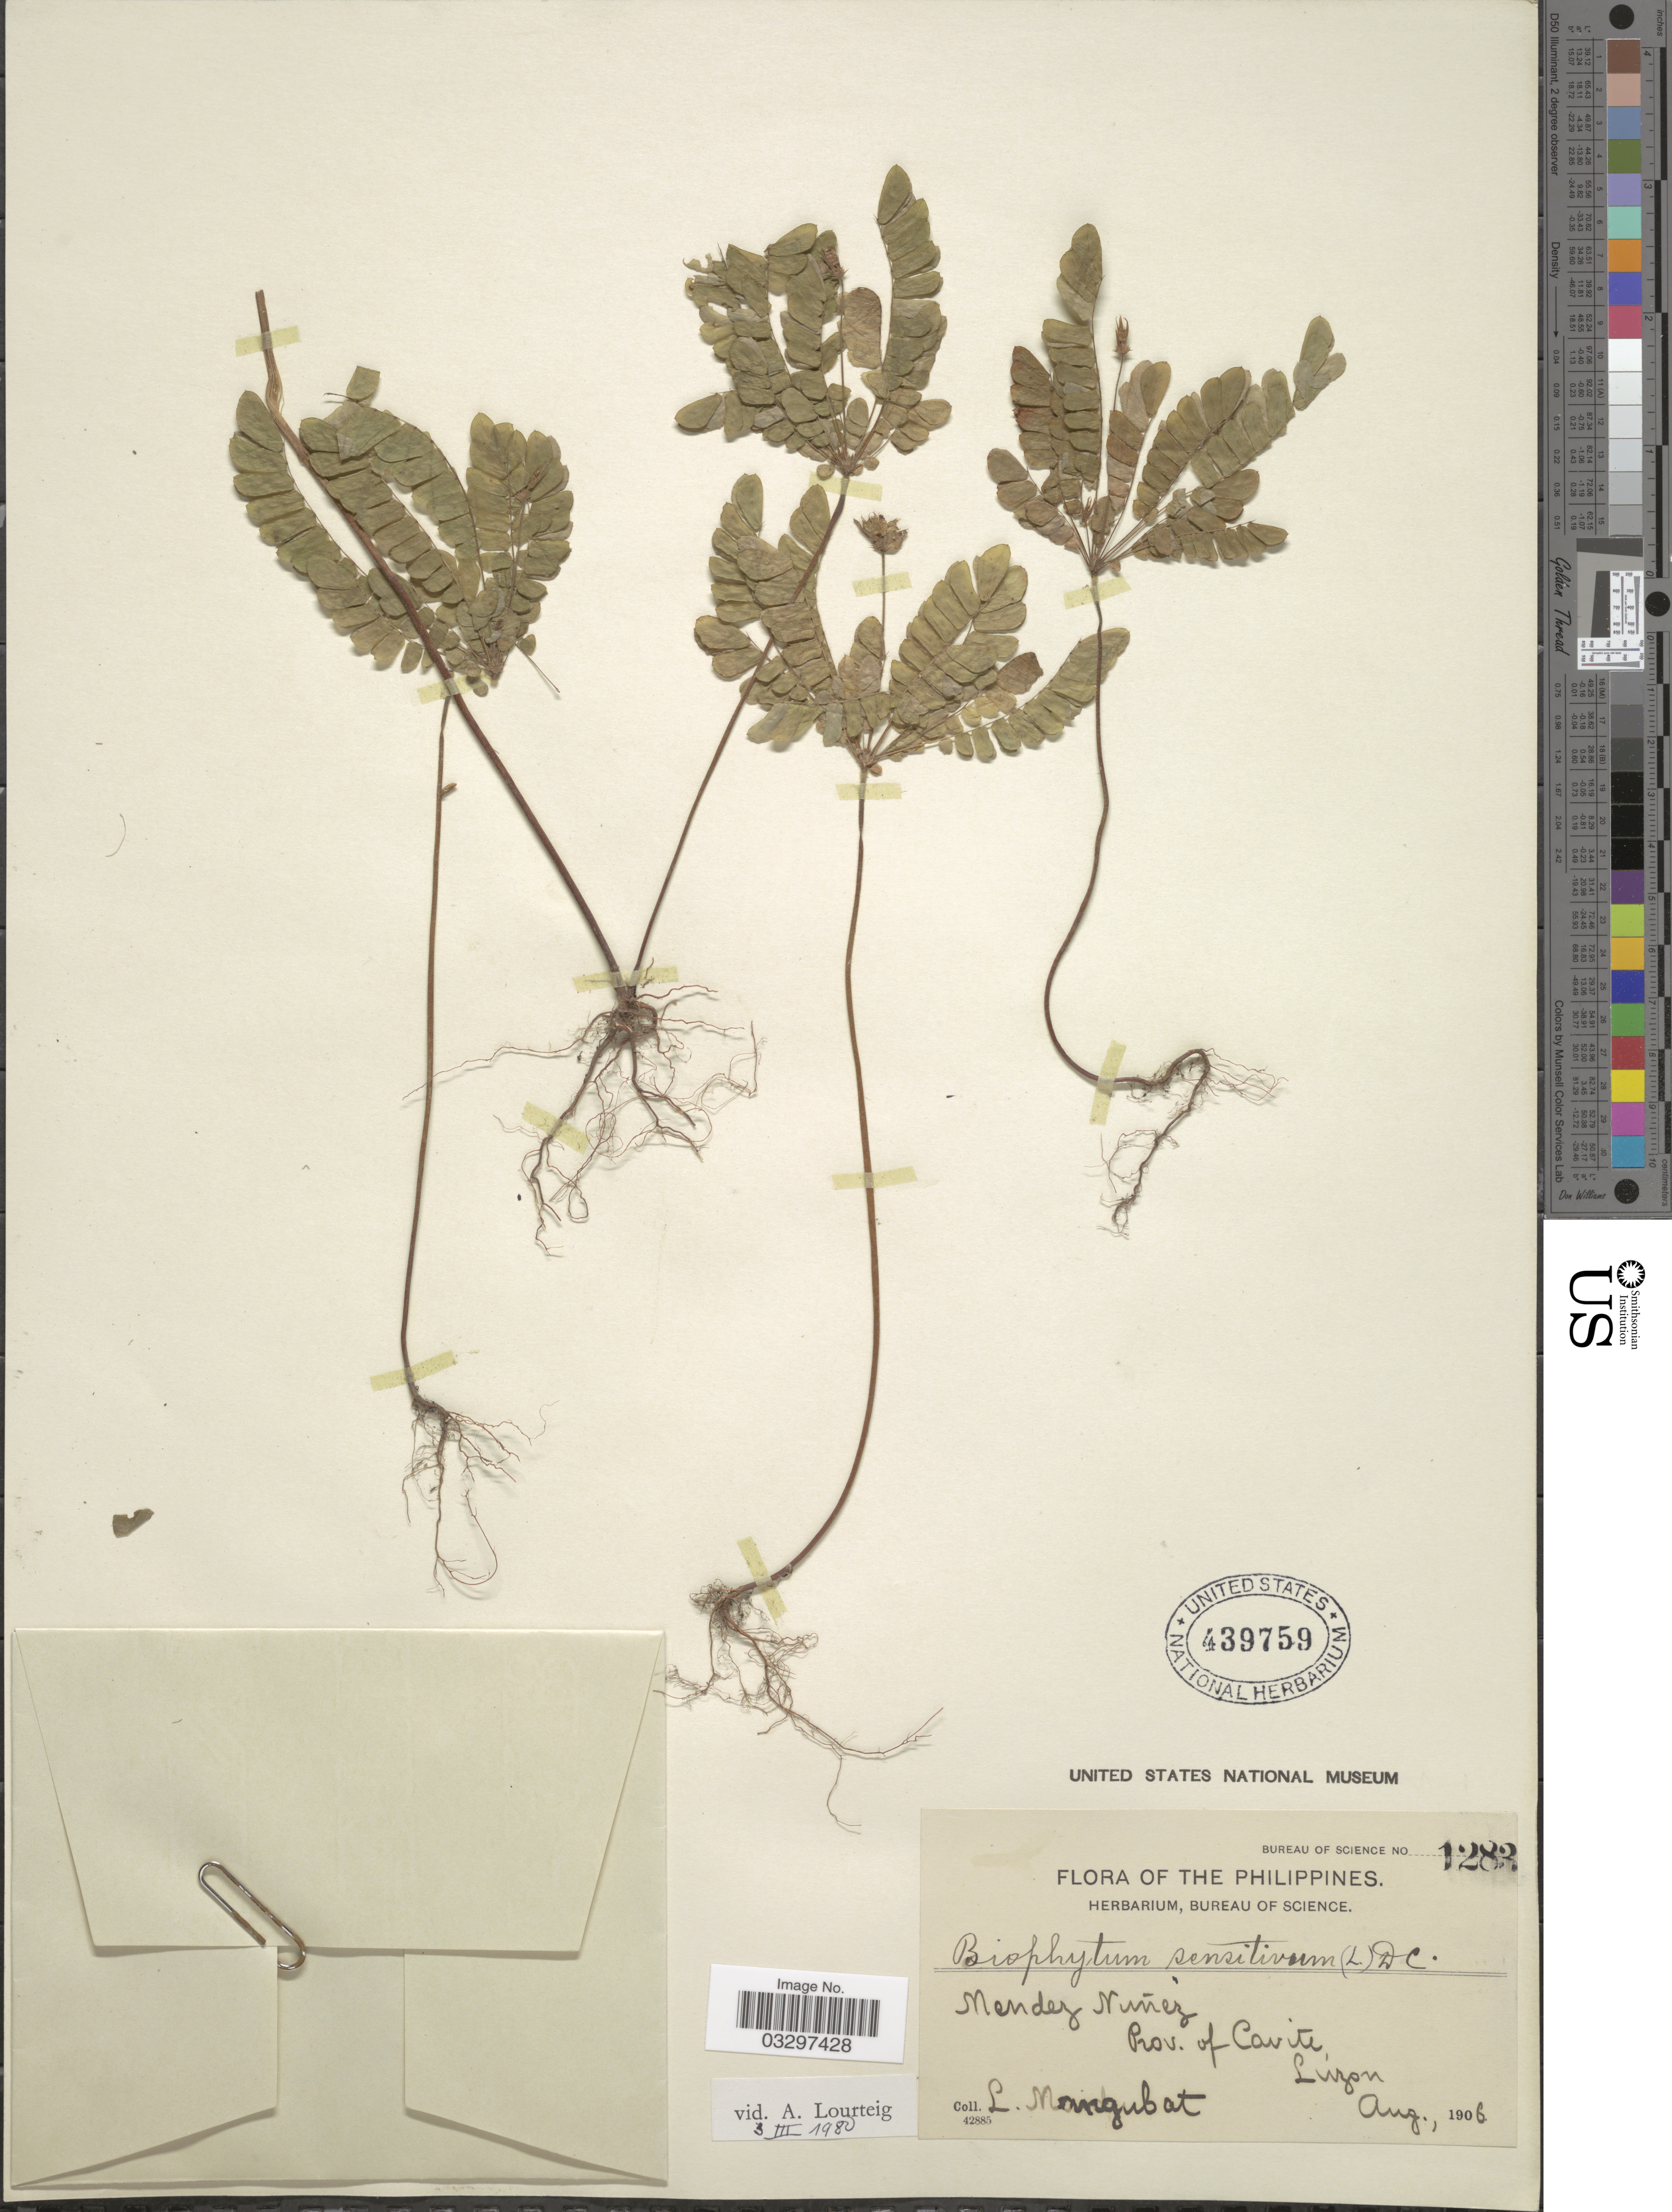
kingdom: Plantae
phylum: Tracheophyta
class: Magnoliopsida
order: Oxalidales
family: Oxalidaceae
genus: Biophytum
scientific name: Biophytum sensitivum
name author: (L.) DC.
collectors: L. Mangubat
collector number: Bureau of Science 1283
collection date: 1906-08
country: Philippines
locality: Mendez Nuñez, Prov. of Cavite, Luzon.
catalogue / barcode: US 439759